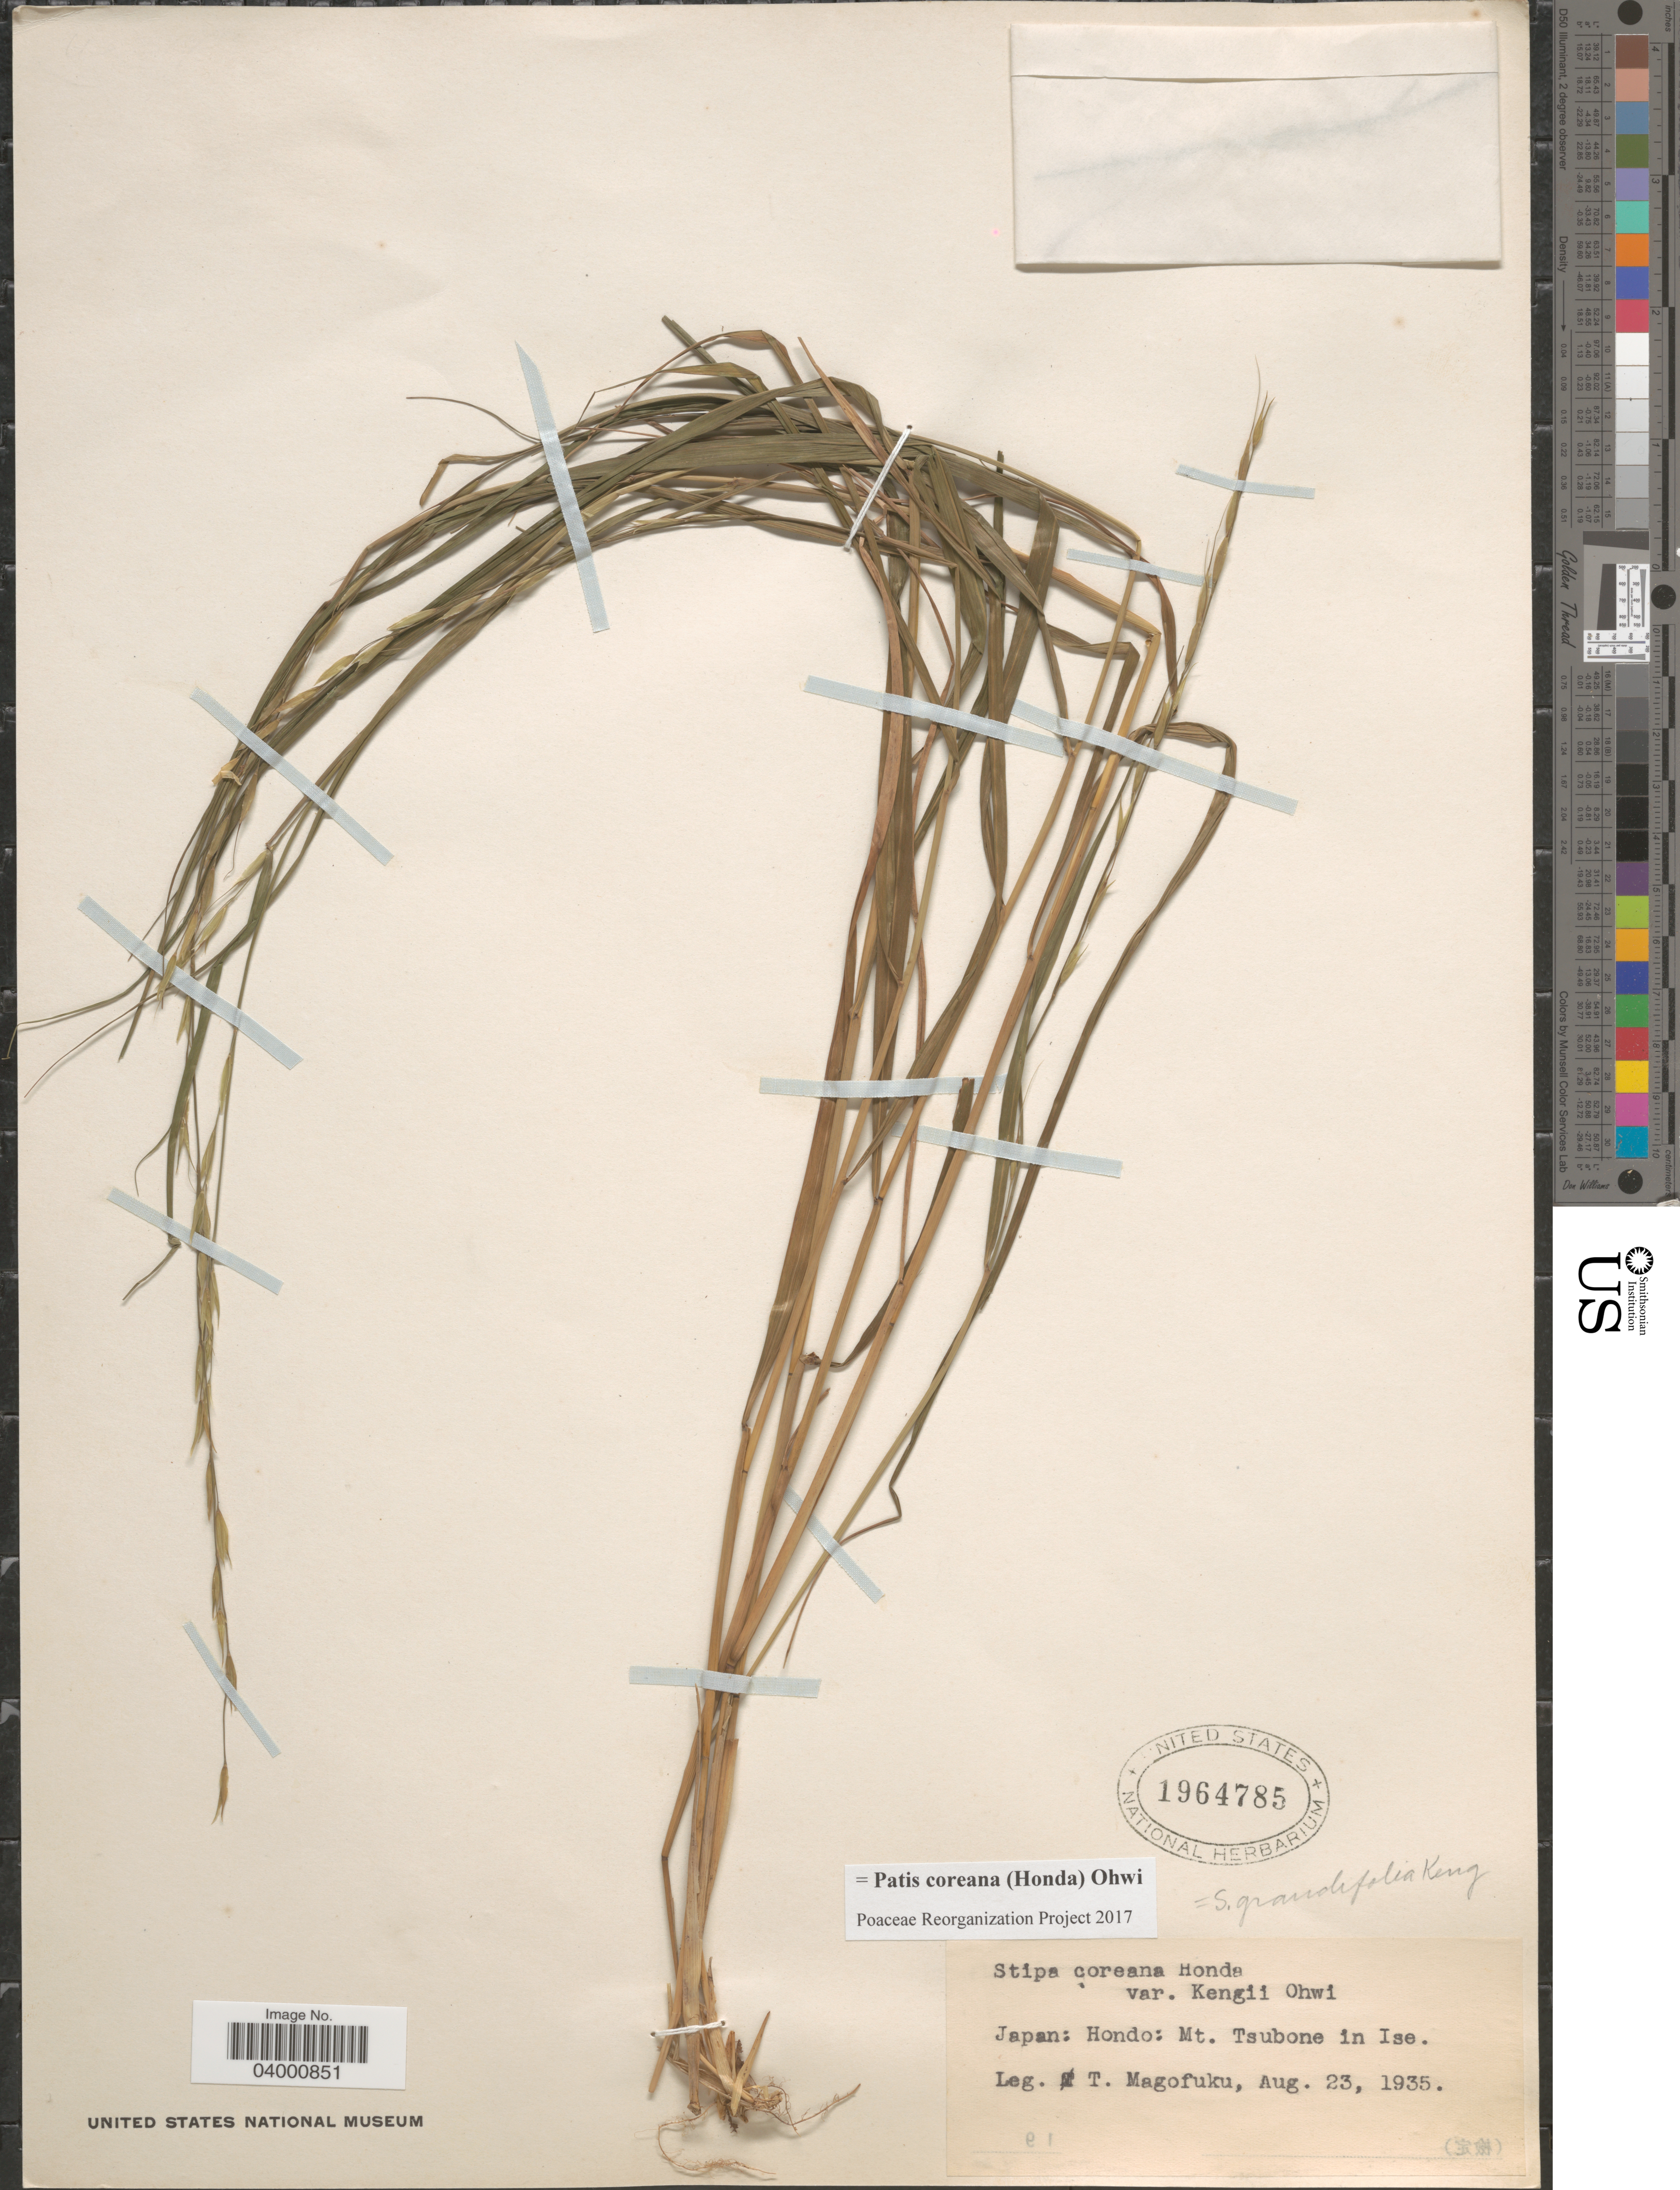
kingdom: Plantae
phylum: Tracheophyta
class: Liliopsida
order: Poales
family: Poaceae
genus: Patis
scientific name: Patis coreana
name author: (Honda) Ohwi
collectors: T. Magofuku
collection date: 1935-08-23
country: Japan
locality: Hondo: Mt. Tsubone in Ise.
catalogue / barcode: US 1964785